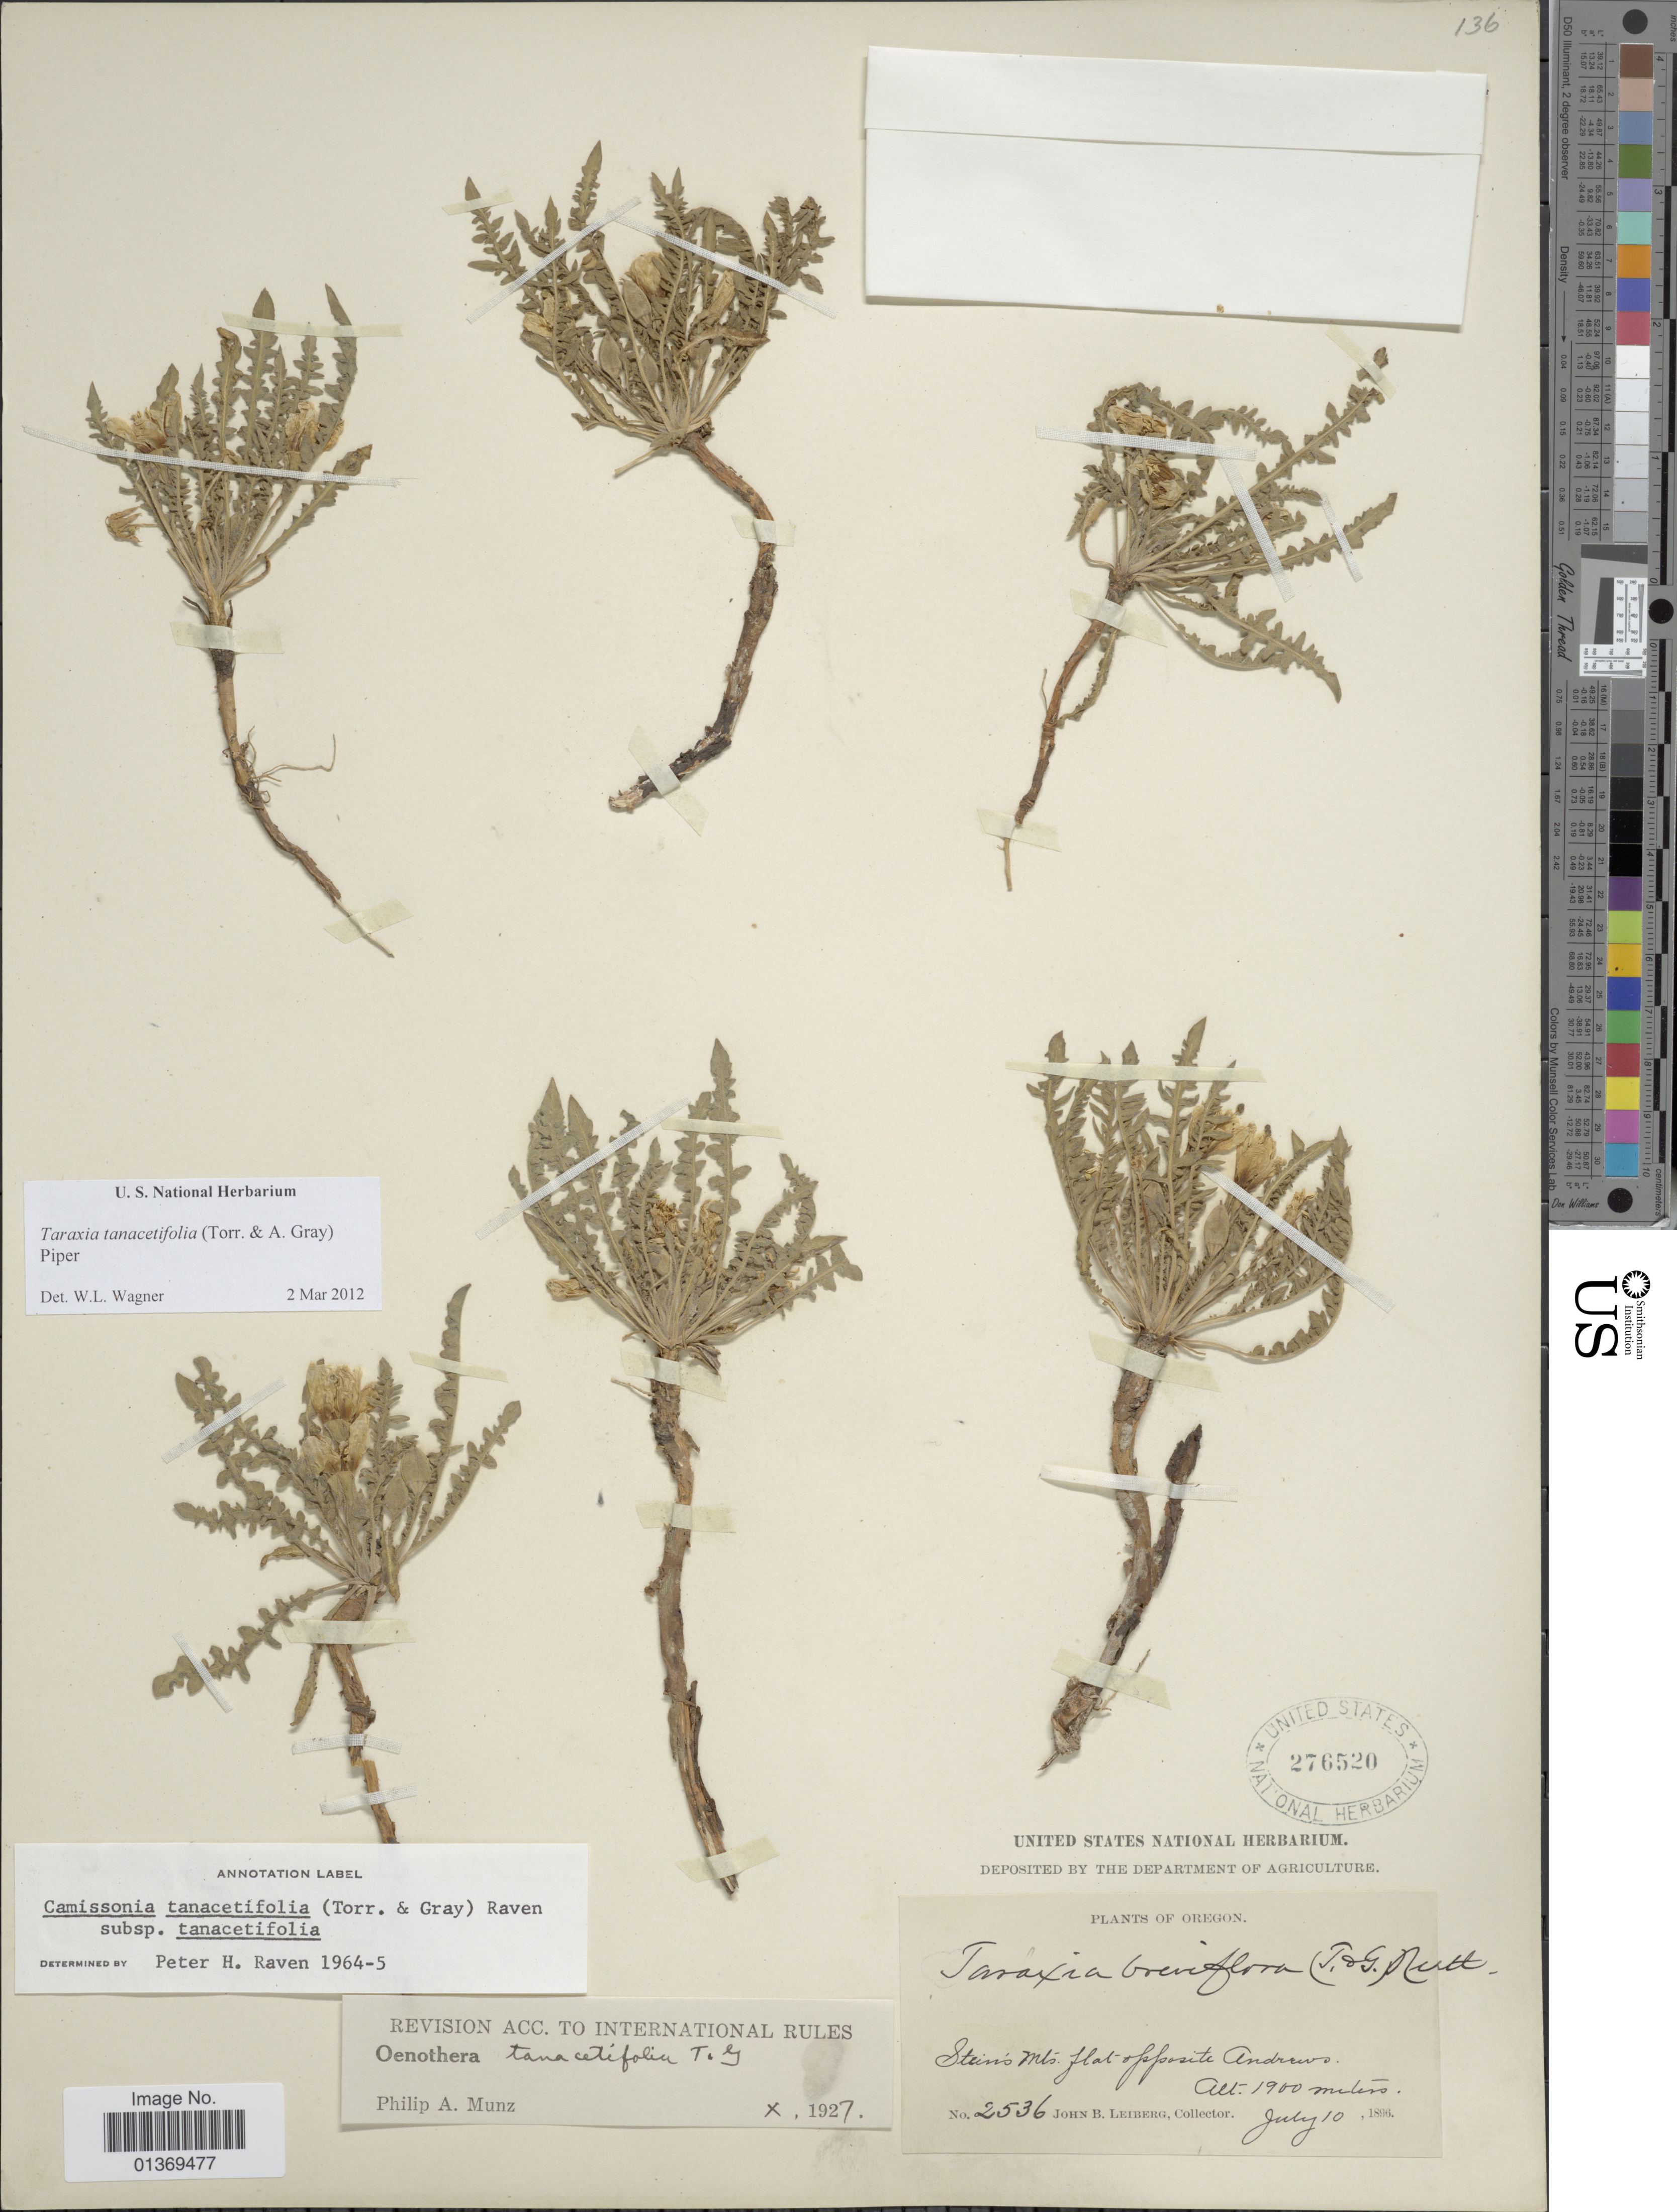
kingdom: Plantae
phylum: Tracheophyta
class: Magnoliopsida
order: Myrtales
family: Onagraceae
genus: Taraxia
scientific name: Taraxia tanacetifolia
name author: (Torr. & A. Gray) Piper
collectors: J. B. Leiberg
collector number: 2536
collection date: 1896-07-10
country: United States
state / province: Oregon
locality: Steins Mts. flat opposite Andrews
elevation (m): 1900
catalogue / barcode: US 276520